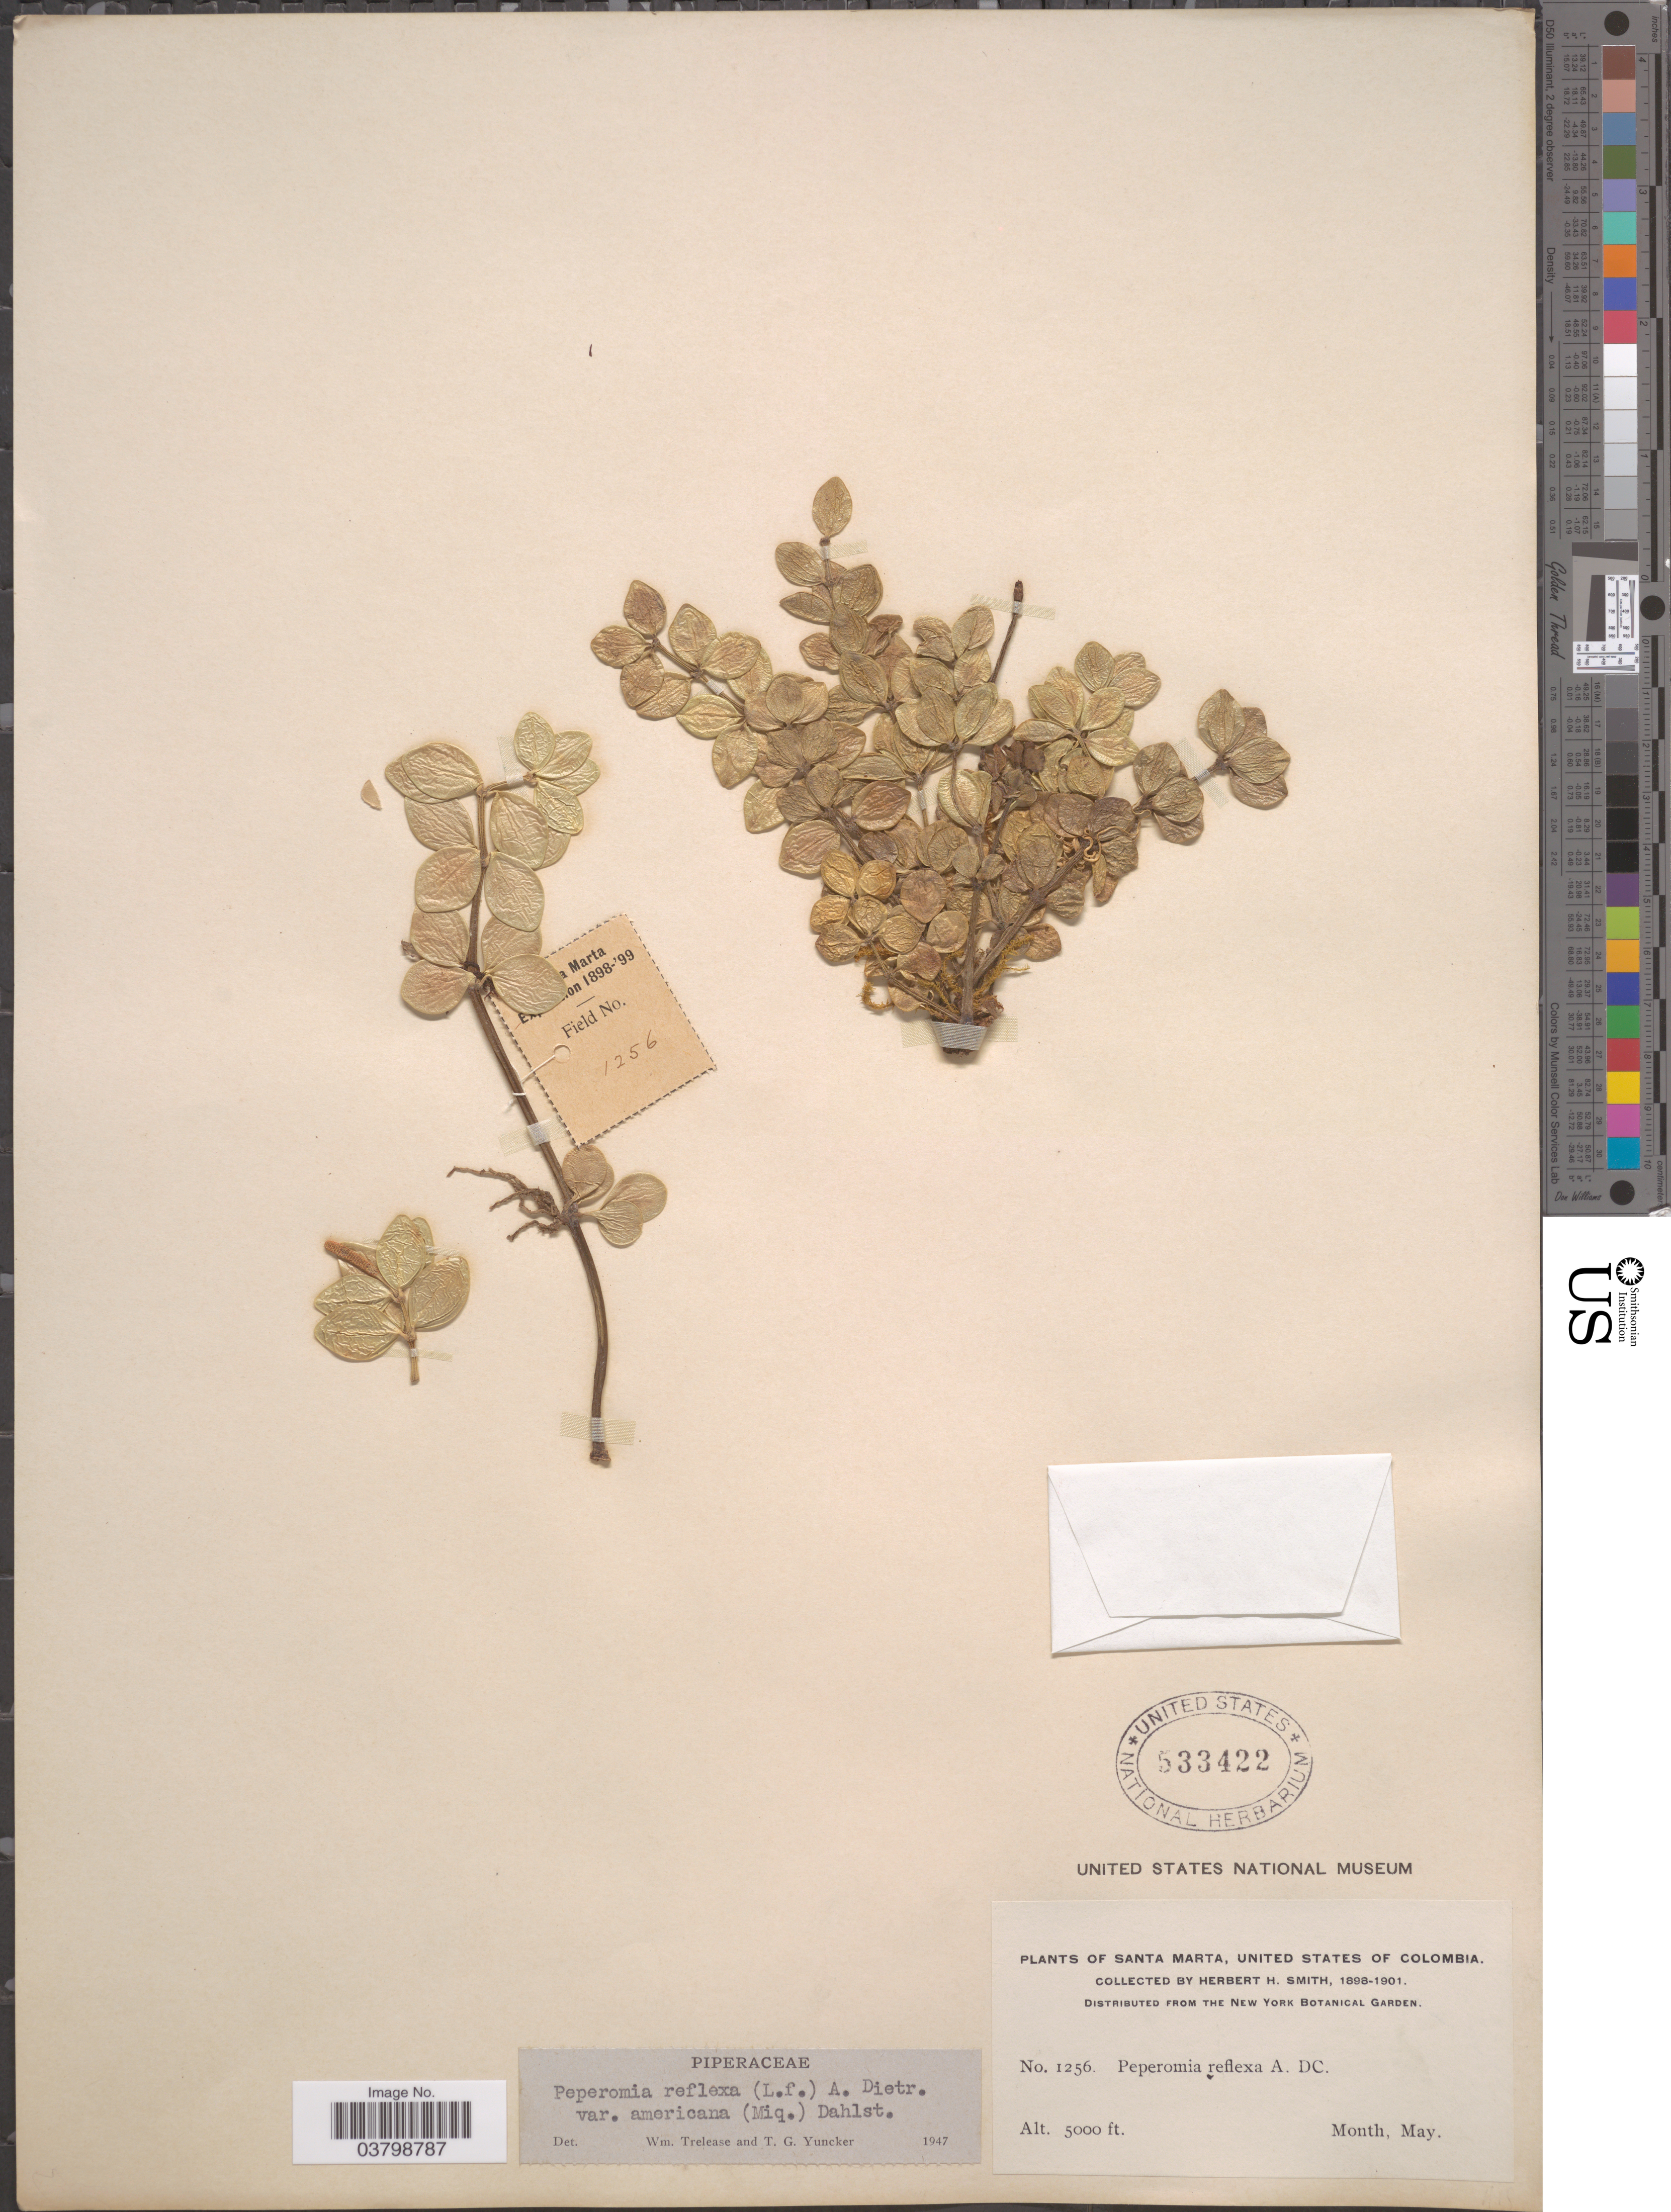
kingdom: Plantae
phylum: Tracheophyta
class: Magnoliopsida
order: Piperales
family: Piperaceae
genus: Peperomia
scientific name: Peperomia tetraphylla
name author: (G. Forst.) Hook. & Arn.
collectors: Herbert H. Smith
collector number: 1256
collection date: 1898-05/1901-05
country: Colombia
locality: Santa Marta, United States of Colombia.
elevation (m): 1524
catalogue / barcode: US 533422